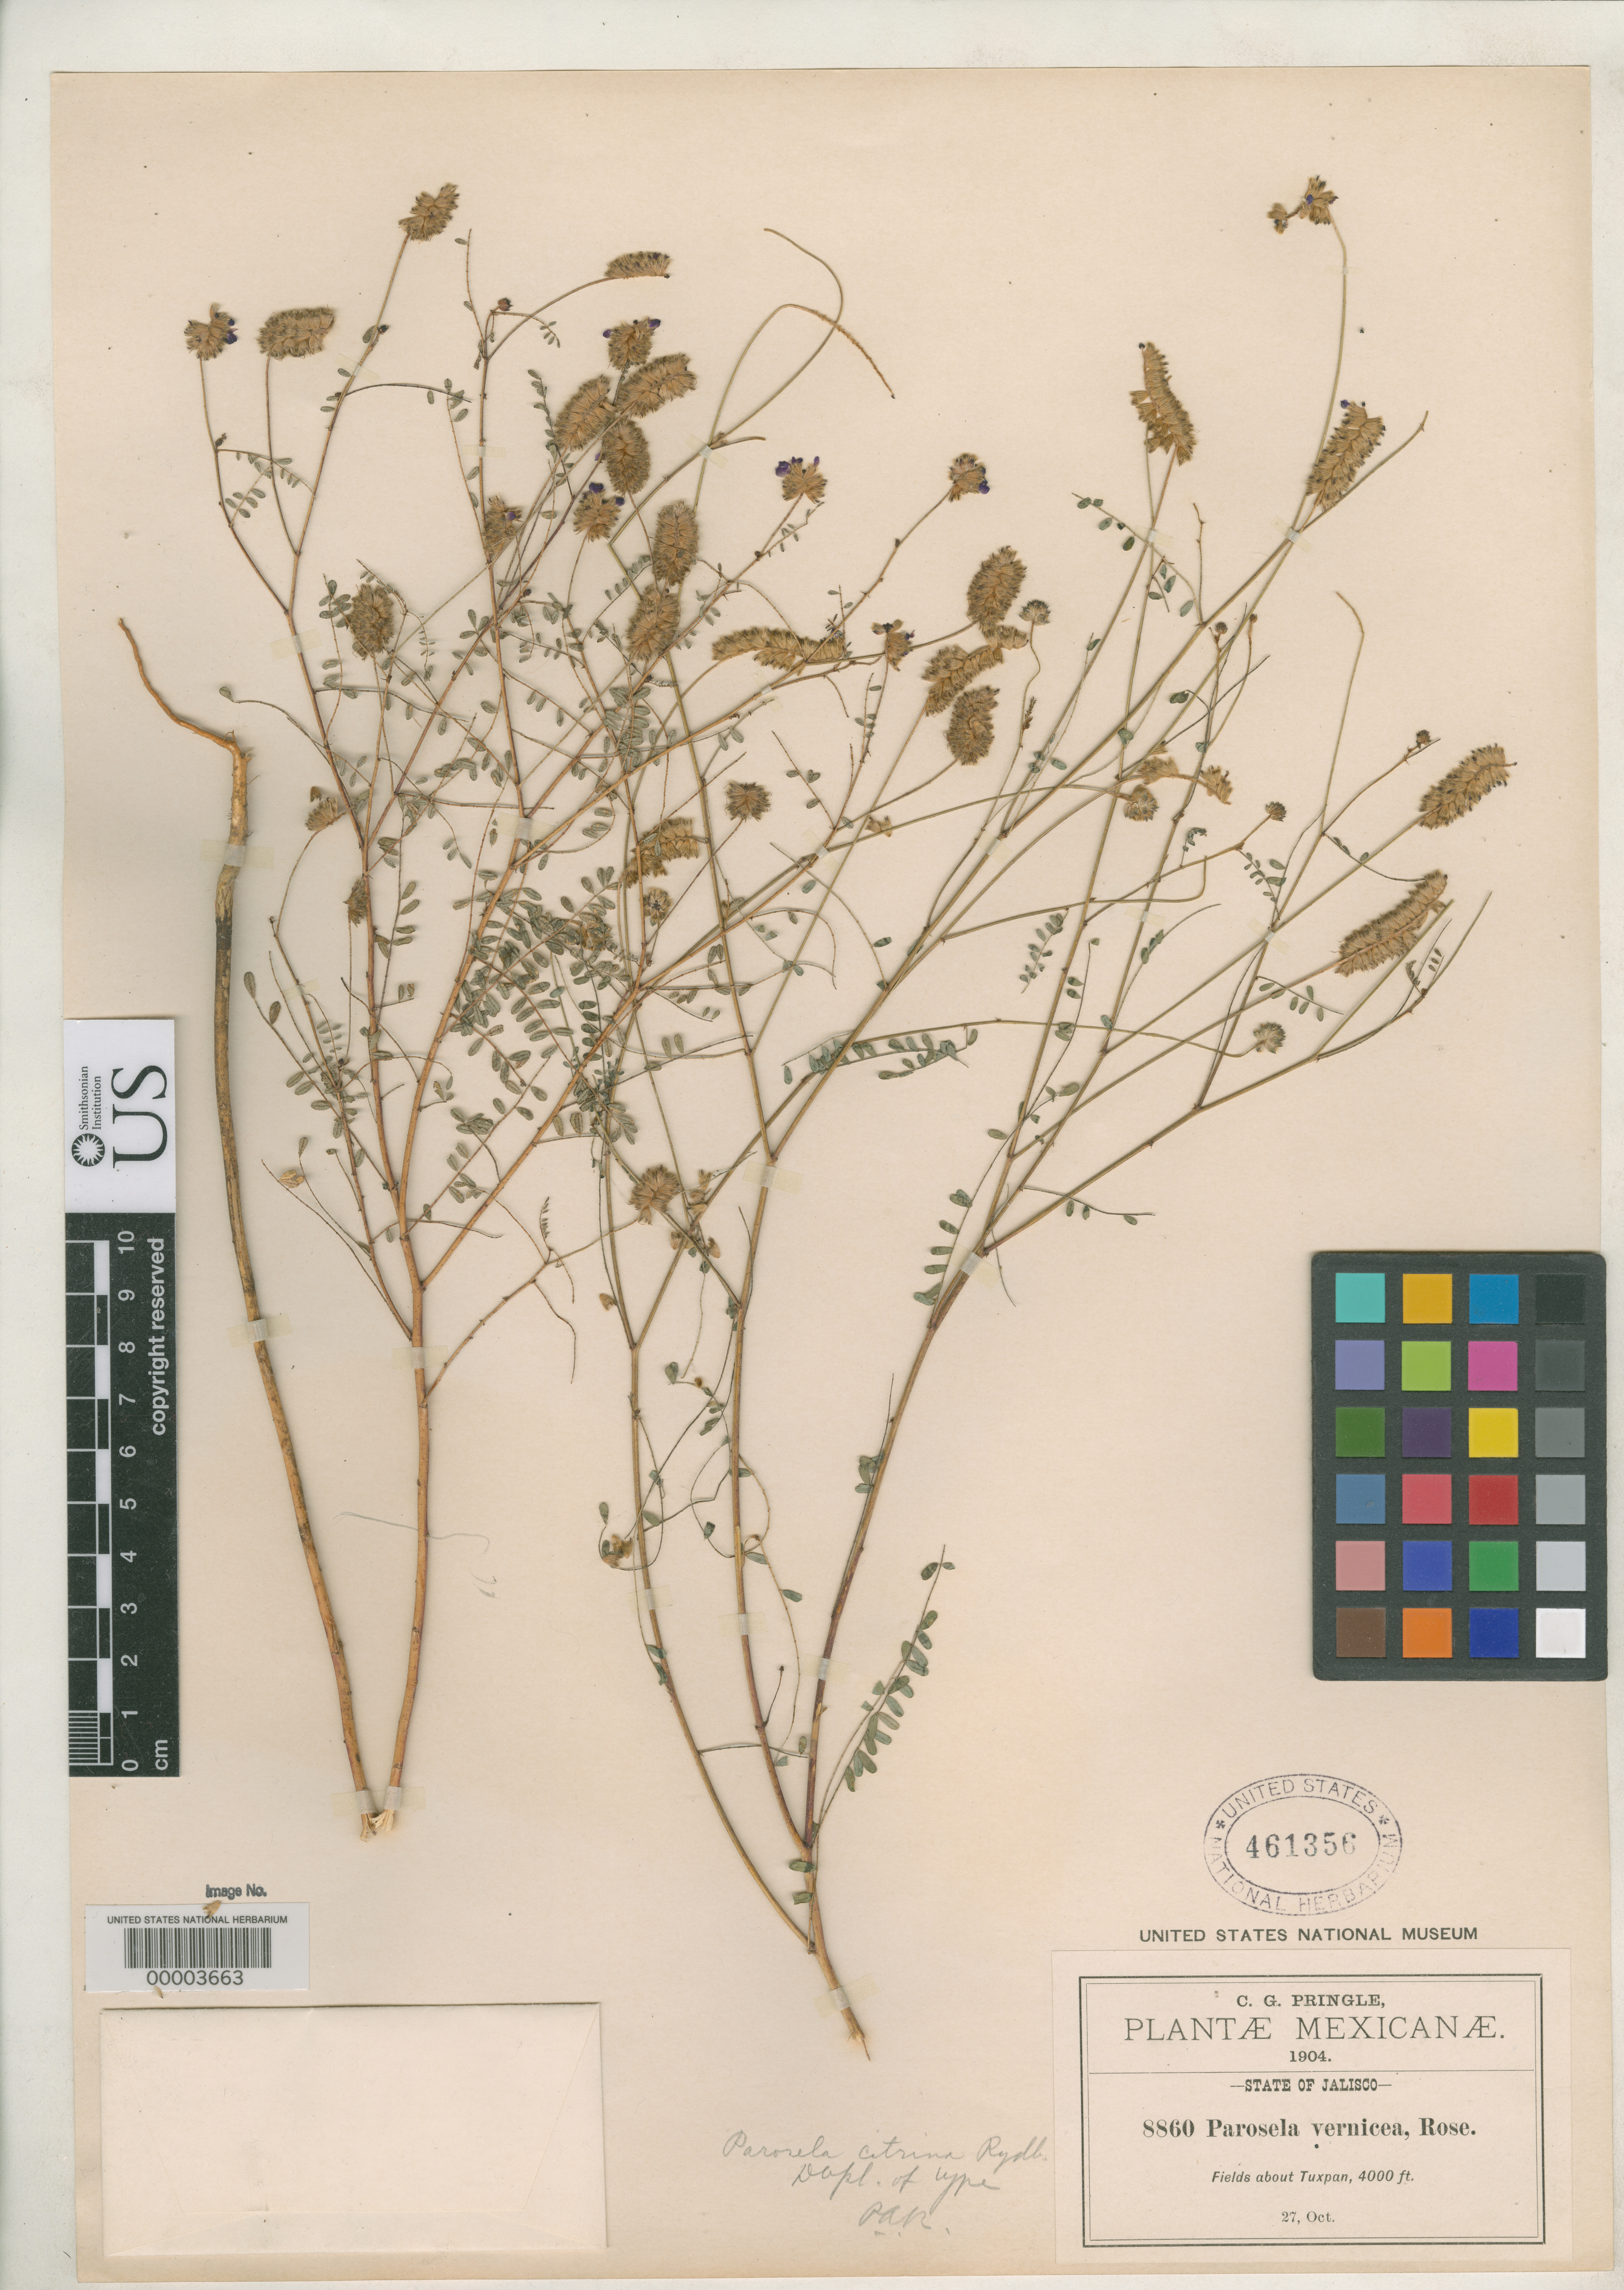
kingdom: Plantae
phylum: Tracheophyta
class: Magnoliopsida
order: Fabales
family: Fabaceae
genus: Parosela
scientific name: Parosela citrina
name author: Rydb.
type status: Isotype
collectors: C. G. Pringle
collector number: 8860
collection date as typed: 27 Oct 1904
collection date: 1904-10-27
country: Mexico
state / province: Jalisco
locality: Tuxpan.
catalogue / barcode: US 461356